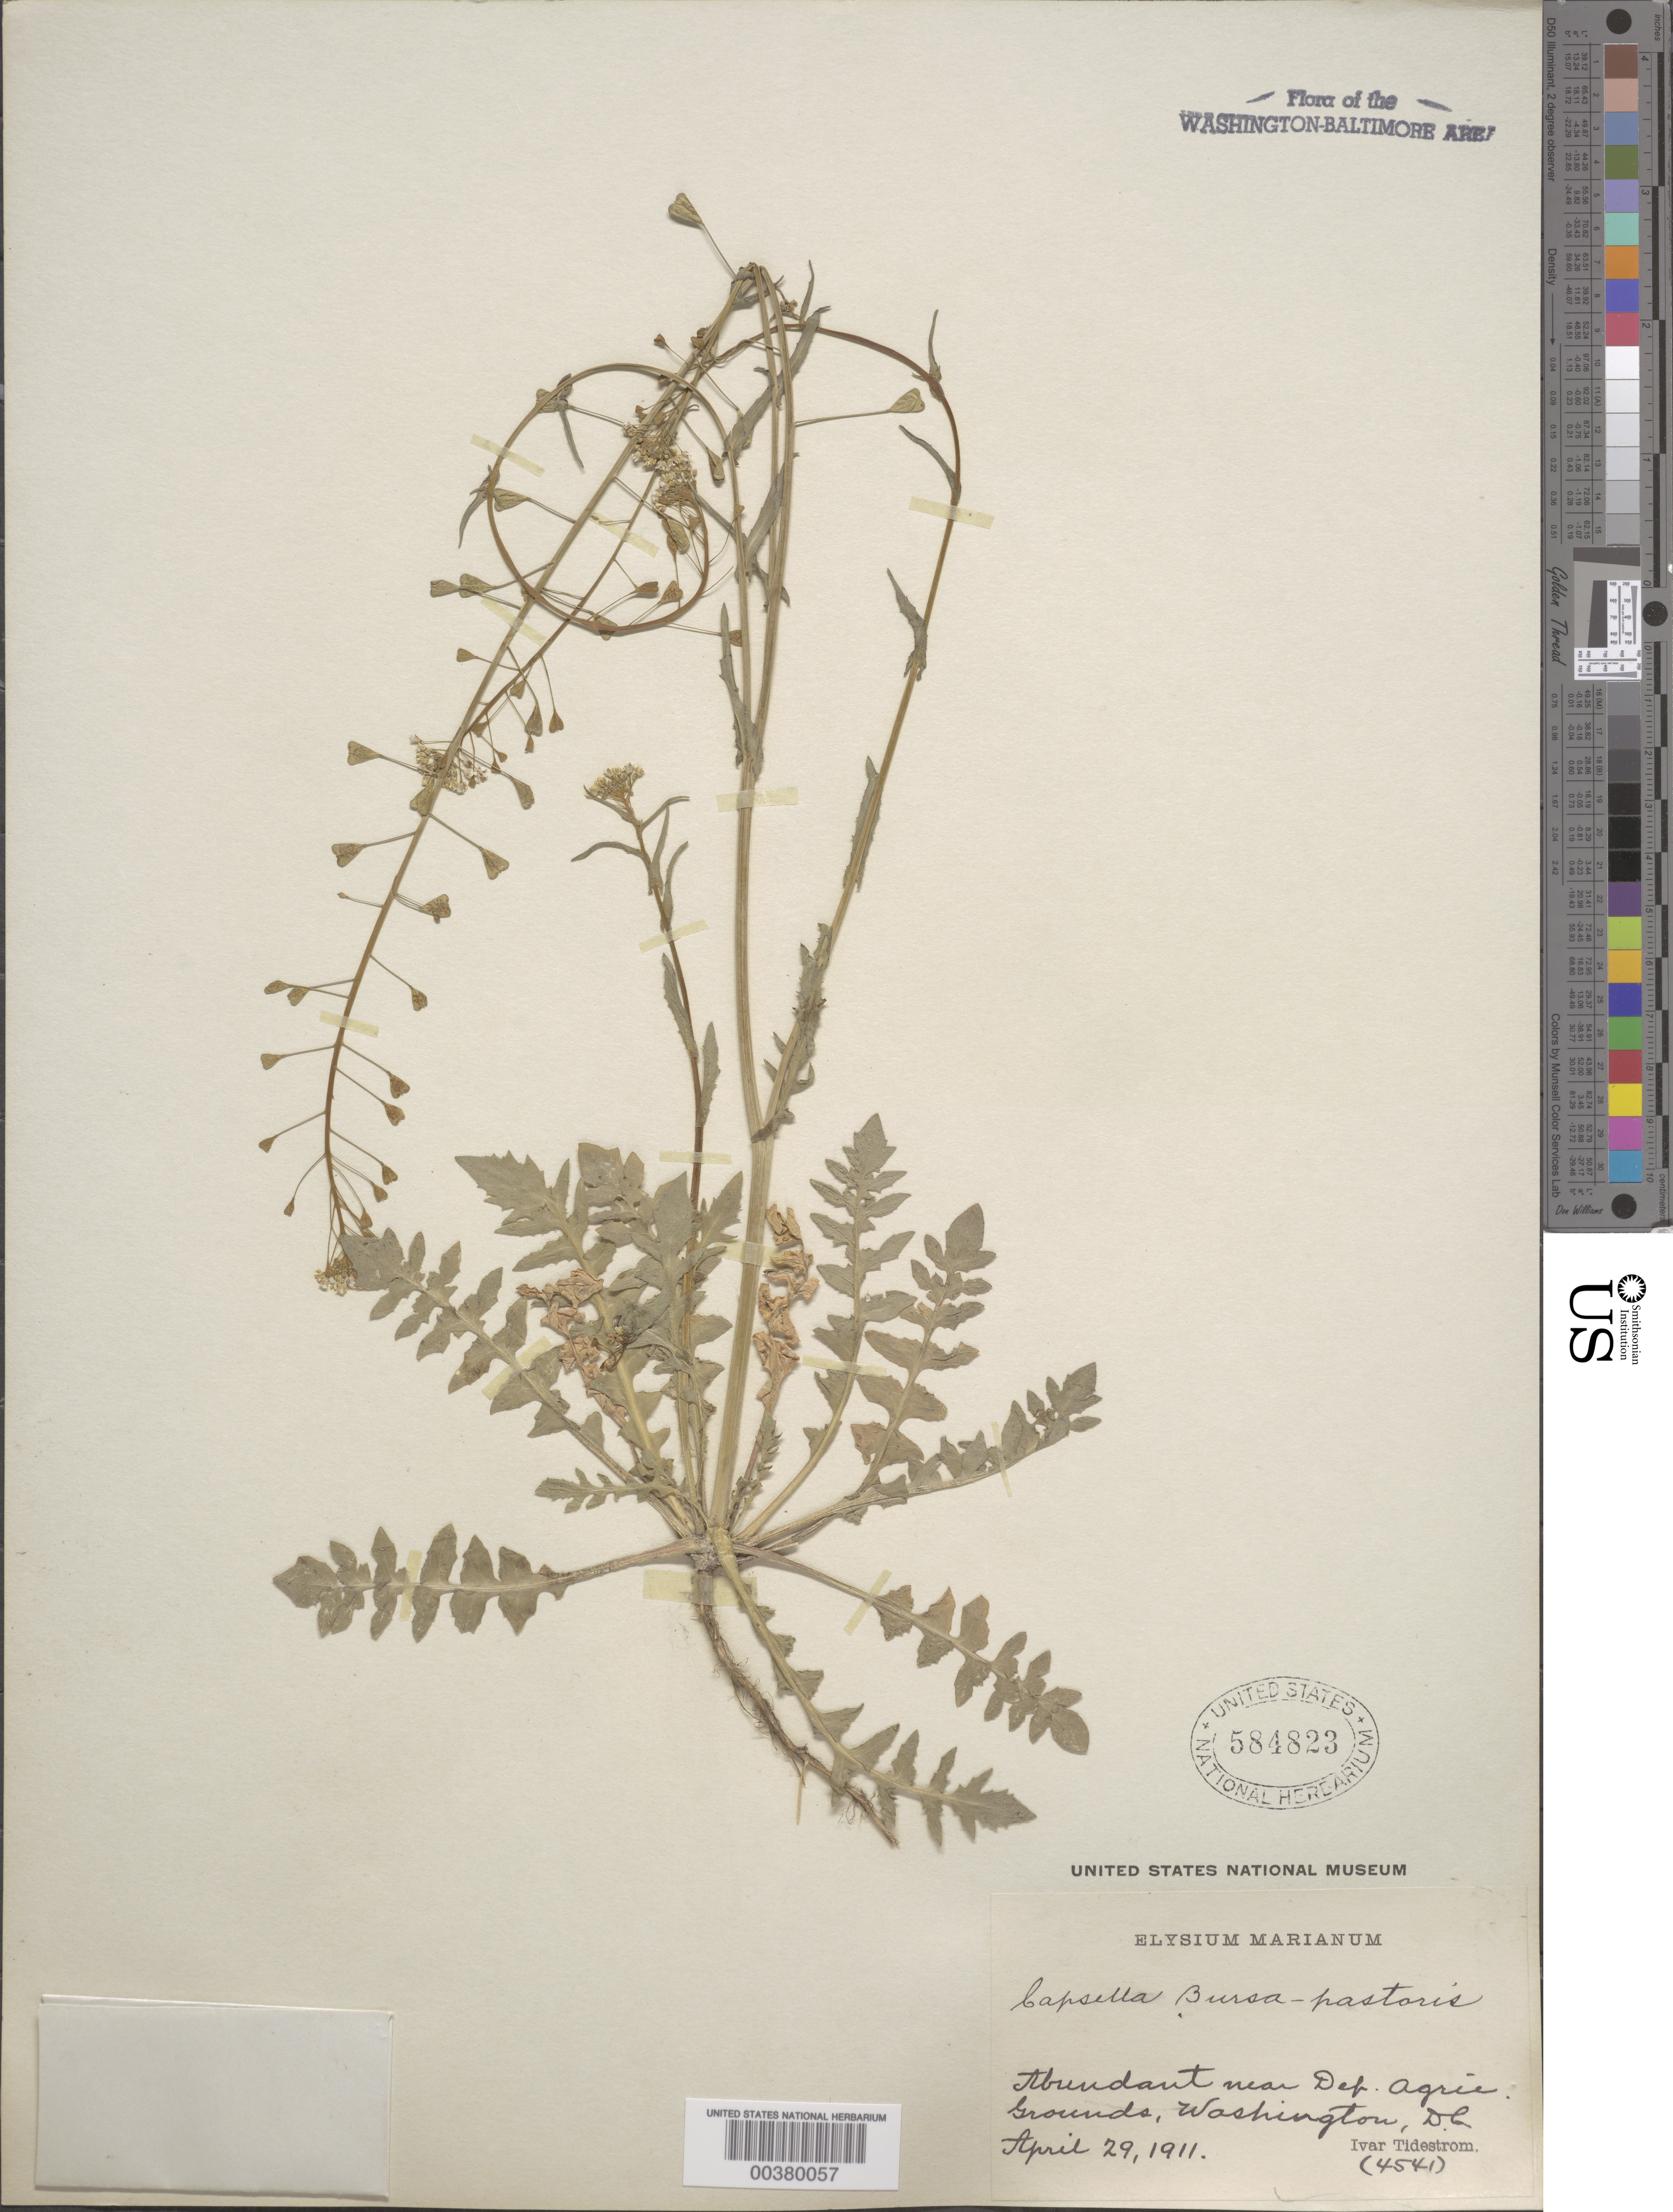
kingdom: Plantae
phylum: Tracheophyta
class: Magnoliopsida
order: Brassicales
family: Brassicaceae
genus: Capsella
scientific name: Capsella bursa-pastoris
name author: (L.) Medik.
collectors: I. F. Tidestrom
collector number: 4541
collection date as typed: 29 Apr 1911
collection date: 1911-04-29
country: United States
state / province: District of Columbia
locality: Agricultural grounds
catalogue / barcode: US 584823